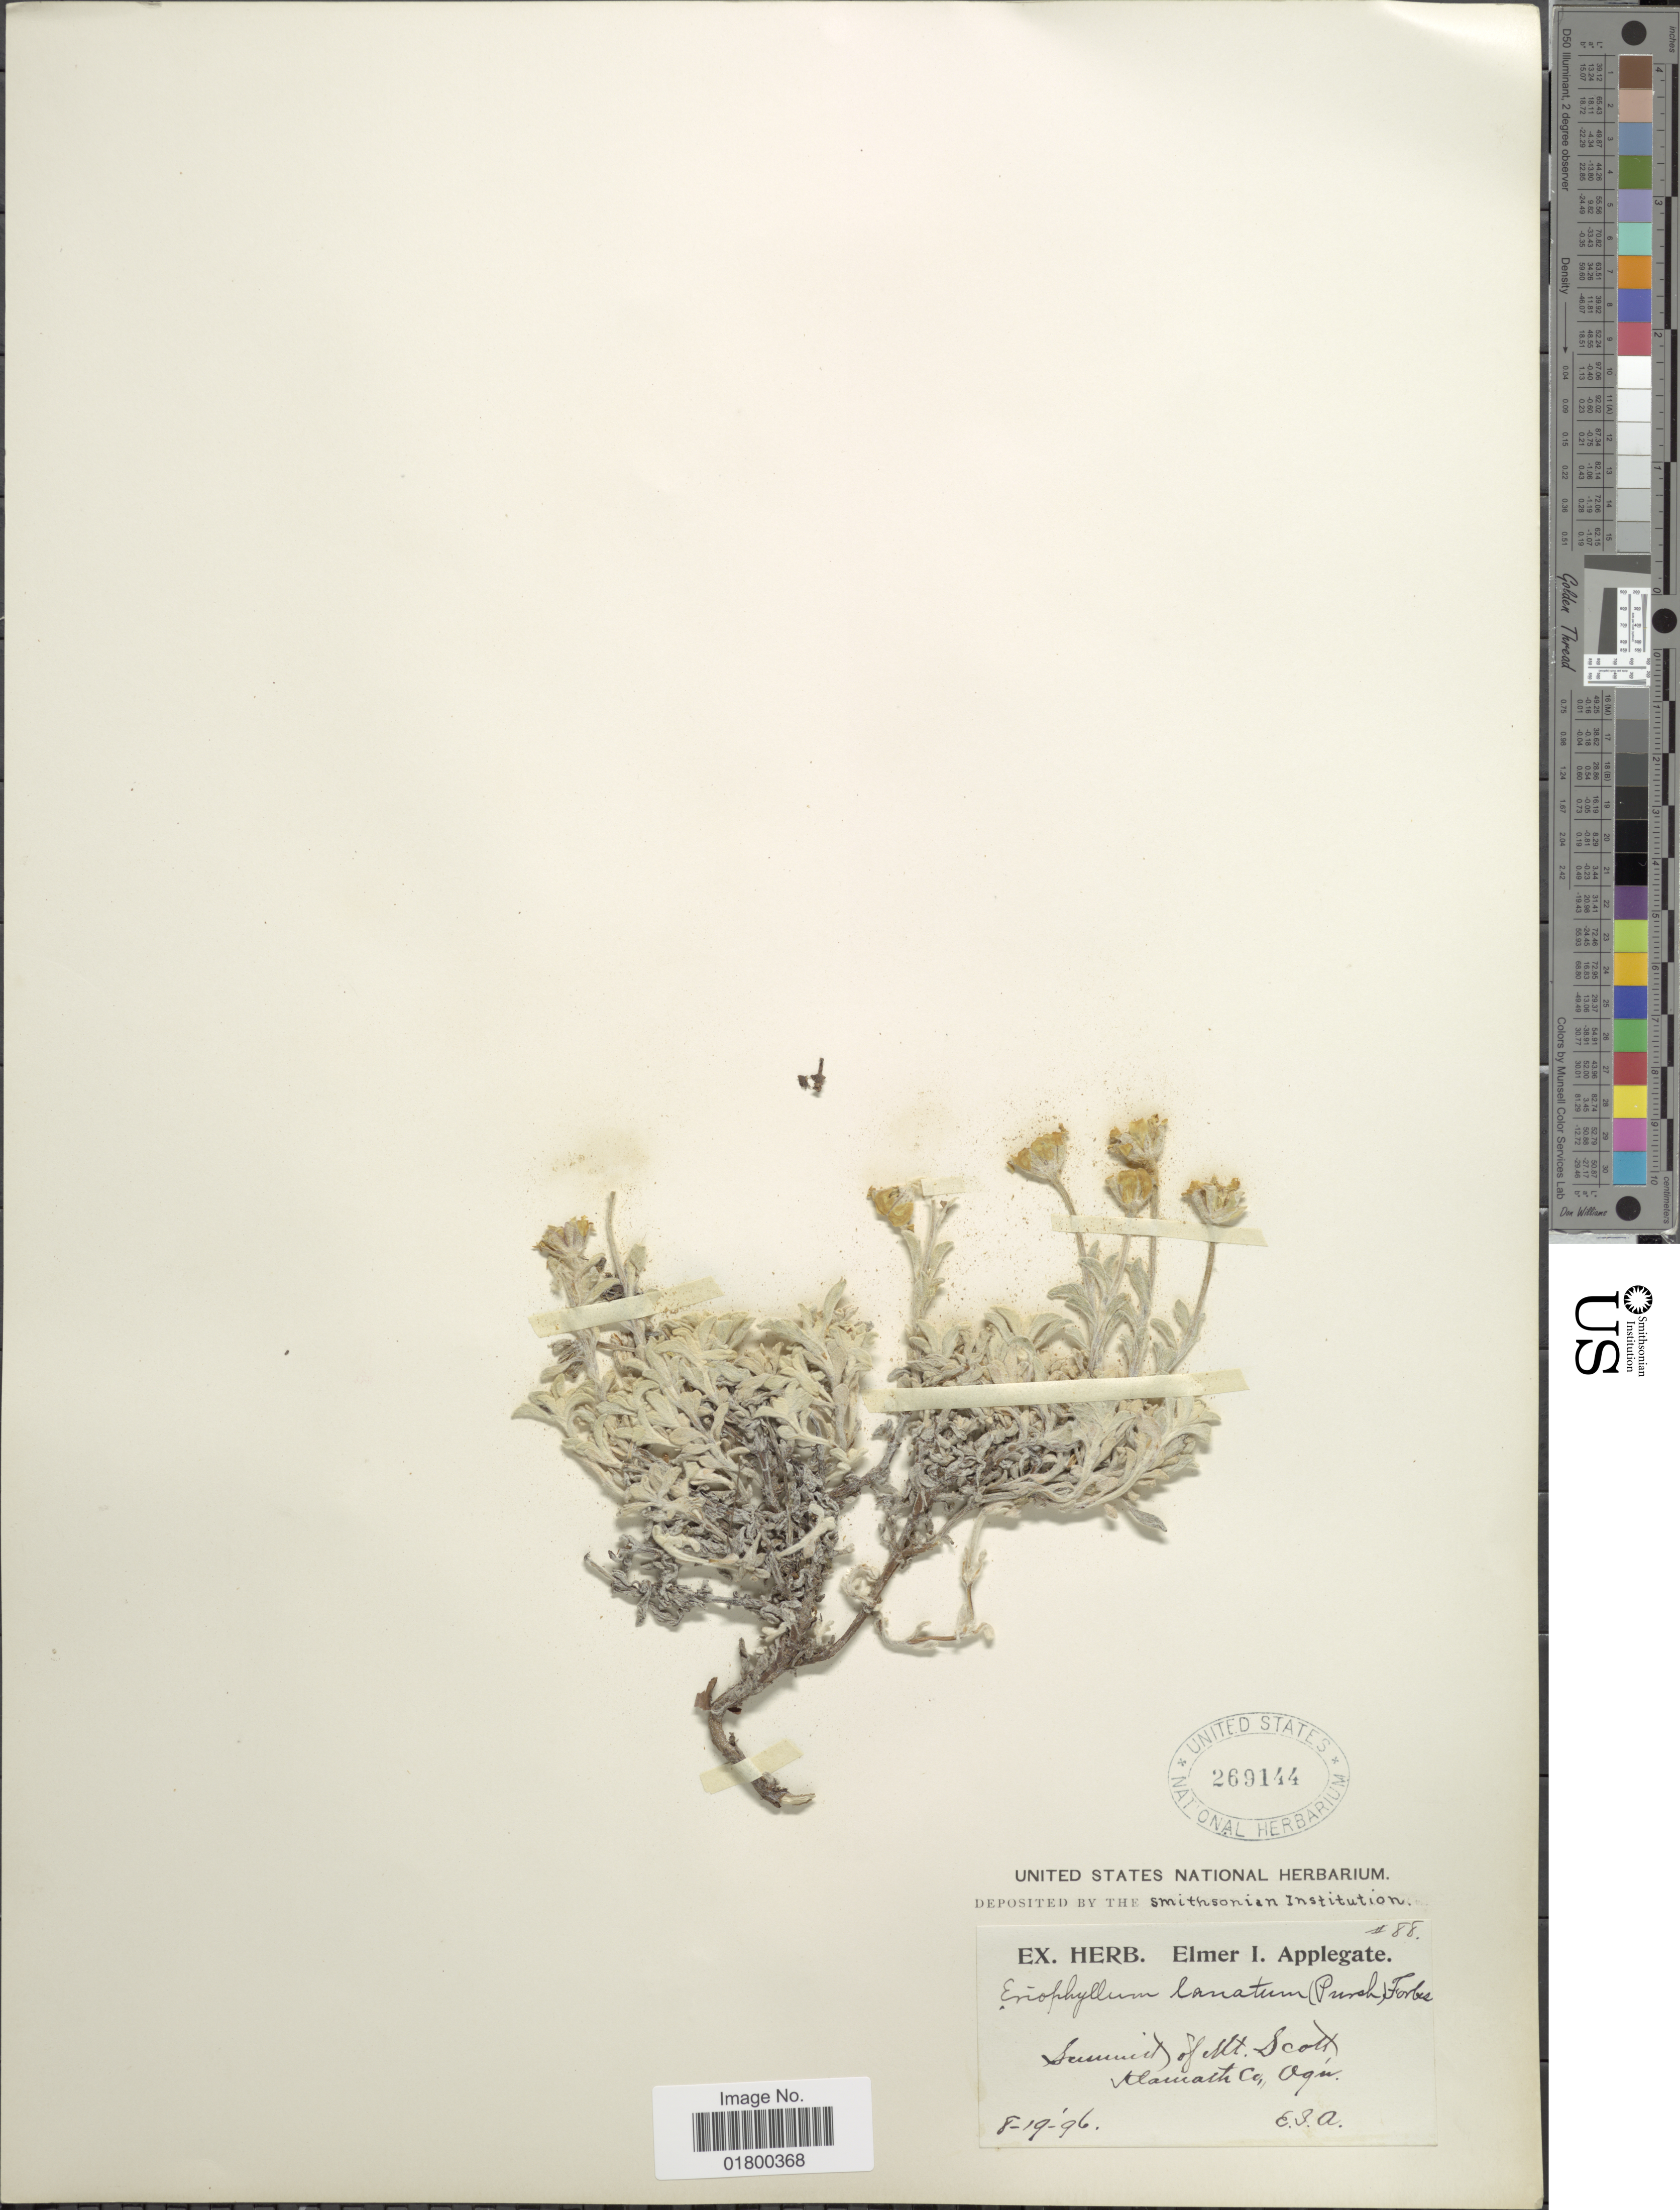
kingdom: Plantae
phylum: Tracheophyta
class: Magnoliopsida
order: Asterales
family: Asteraceae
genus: Eriophyllum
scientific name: Eriophyllum lanatum var. lanatum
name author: (Pursh) J. Forbes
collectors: E. I. Applegate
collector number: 88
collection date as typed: Transcribed d/m/y: 19/8/96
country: United States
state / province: Oregon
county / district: Klamath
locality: Summit of Mt. Scott, Klamath Co., Oreg.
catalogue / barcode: US 269144